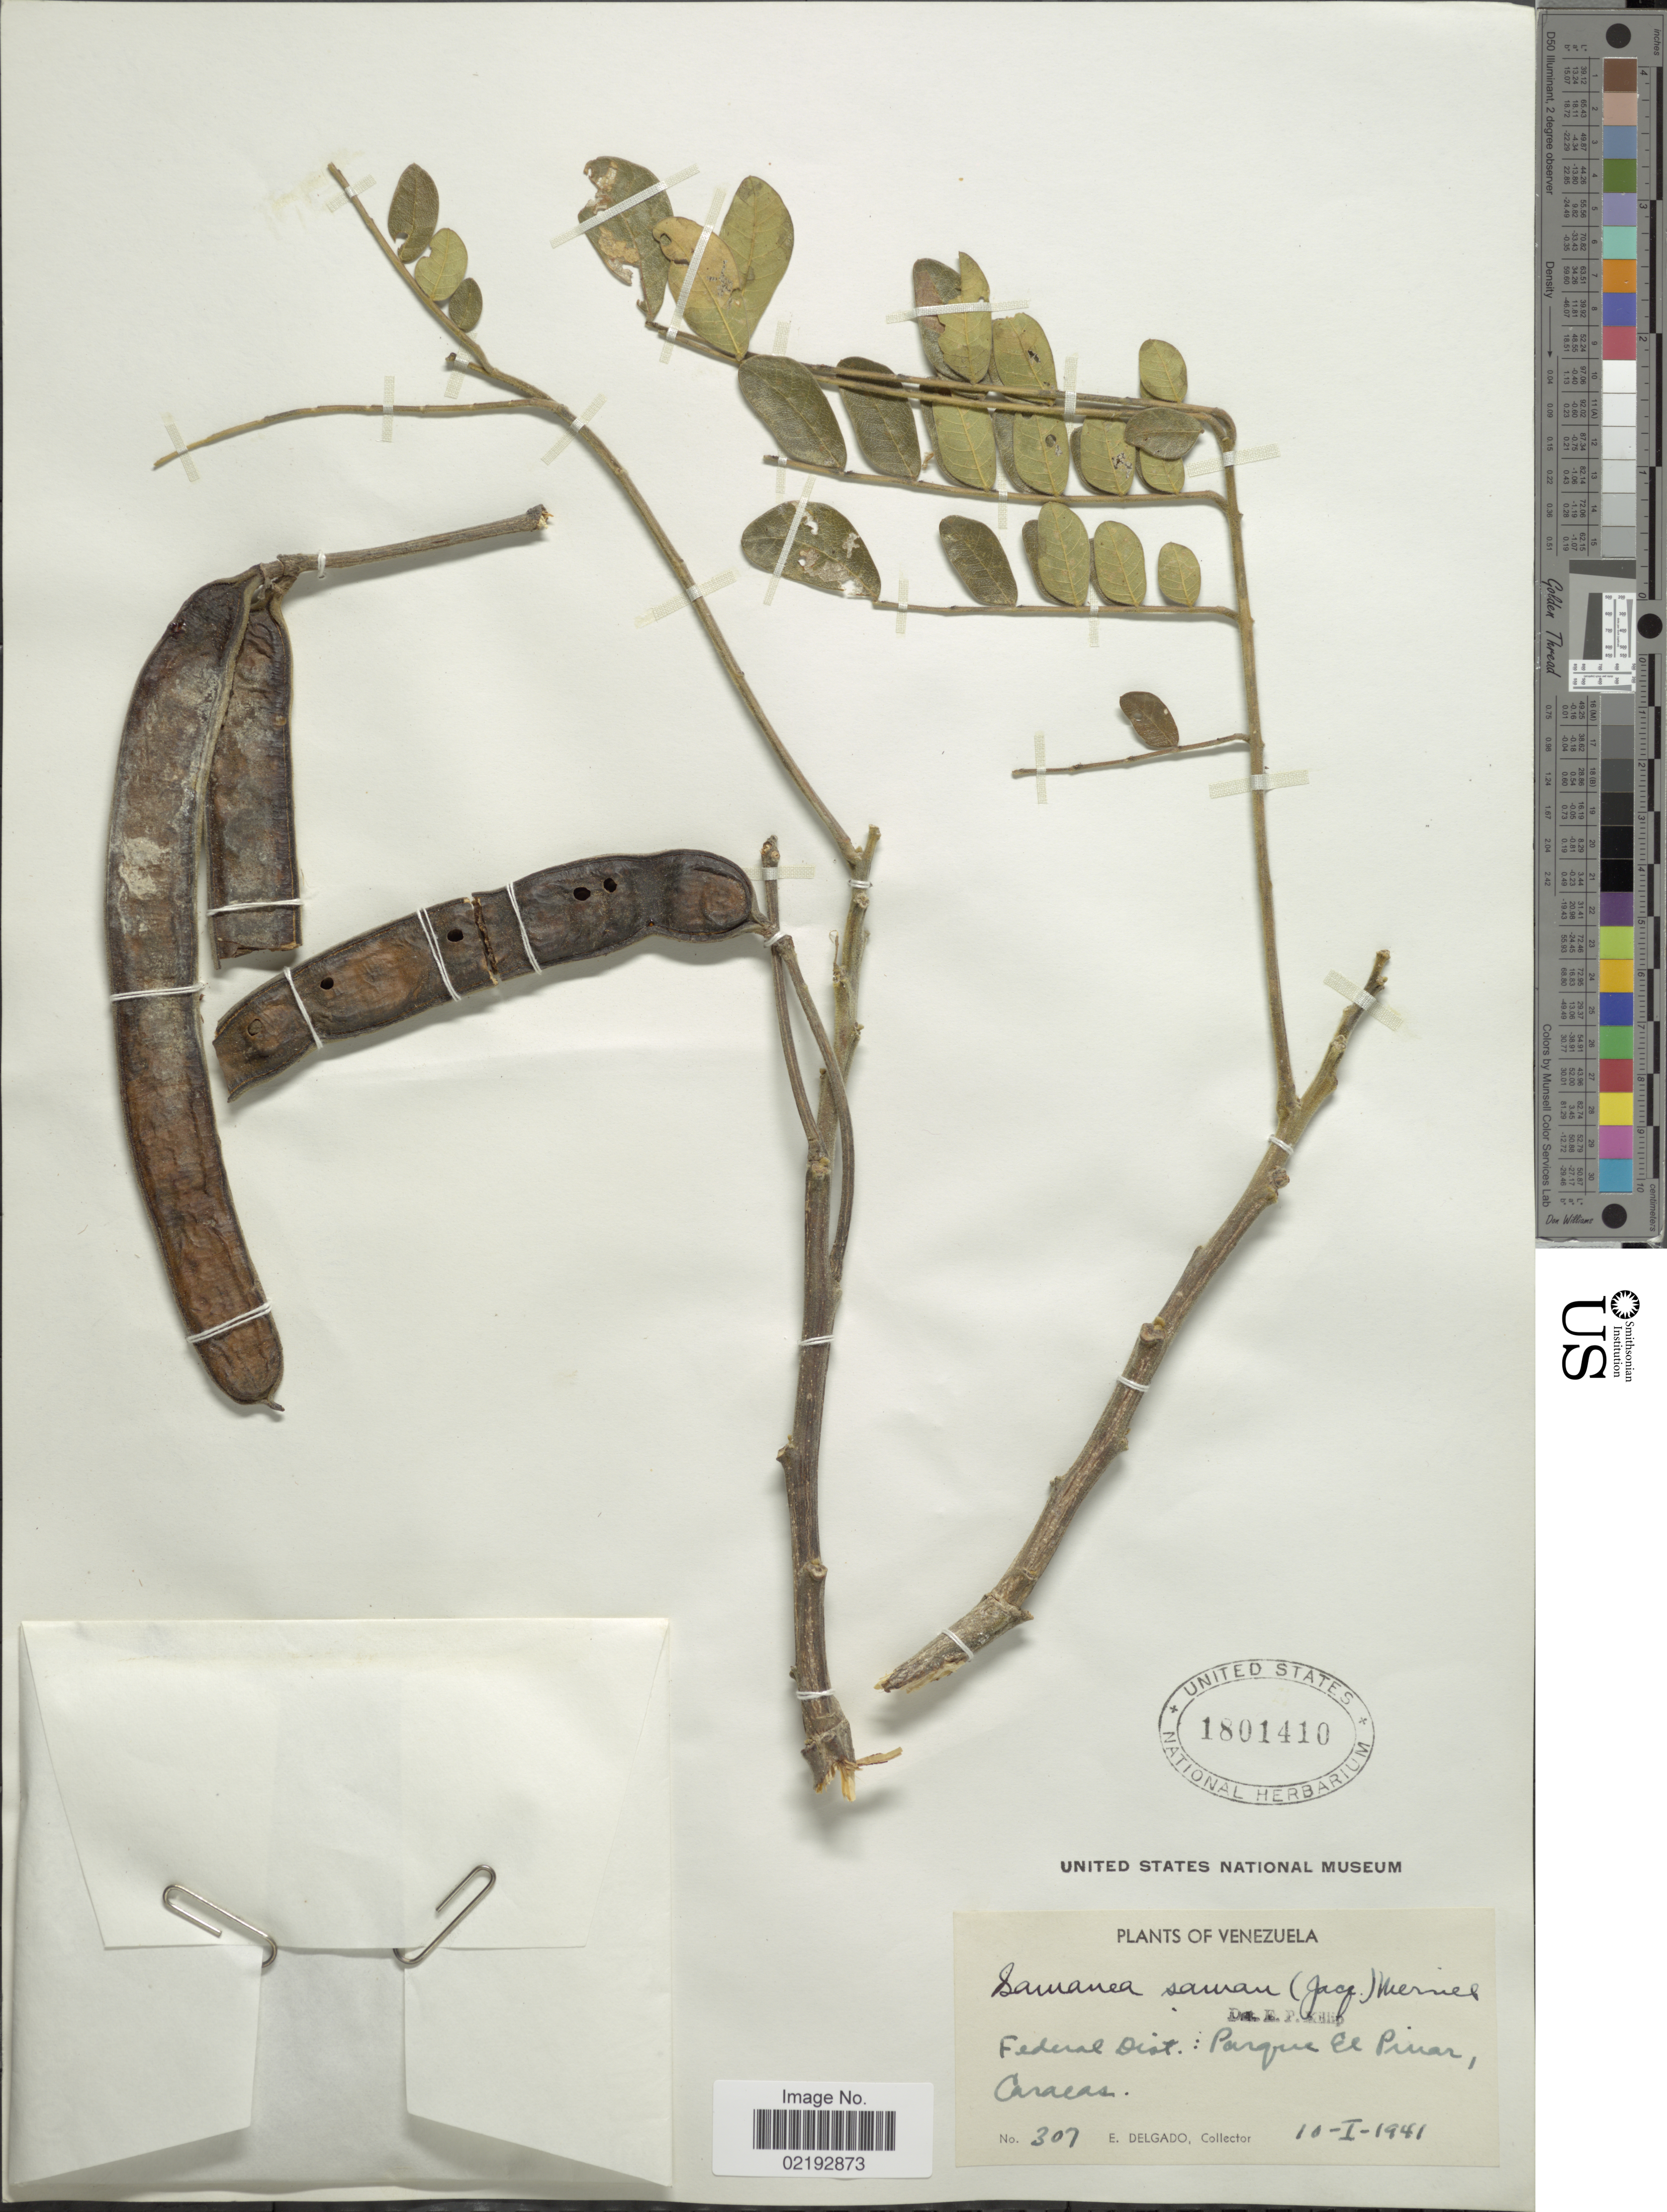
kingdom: Plantae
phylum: Tracheophyta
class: Magnoliopsida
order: Fabales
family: Fabaceae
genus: Samanea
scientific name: Samanea saman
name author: (Jacq.) Merr.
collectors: E. Delgado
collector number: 307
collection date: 1941-01-10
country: Venezuela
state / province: Distrito Federal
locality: Federal Dist., Parque El Pinar, Caracas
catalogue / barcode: US 1801410